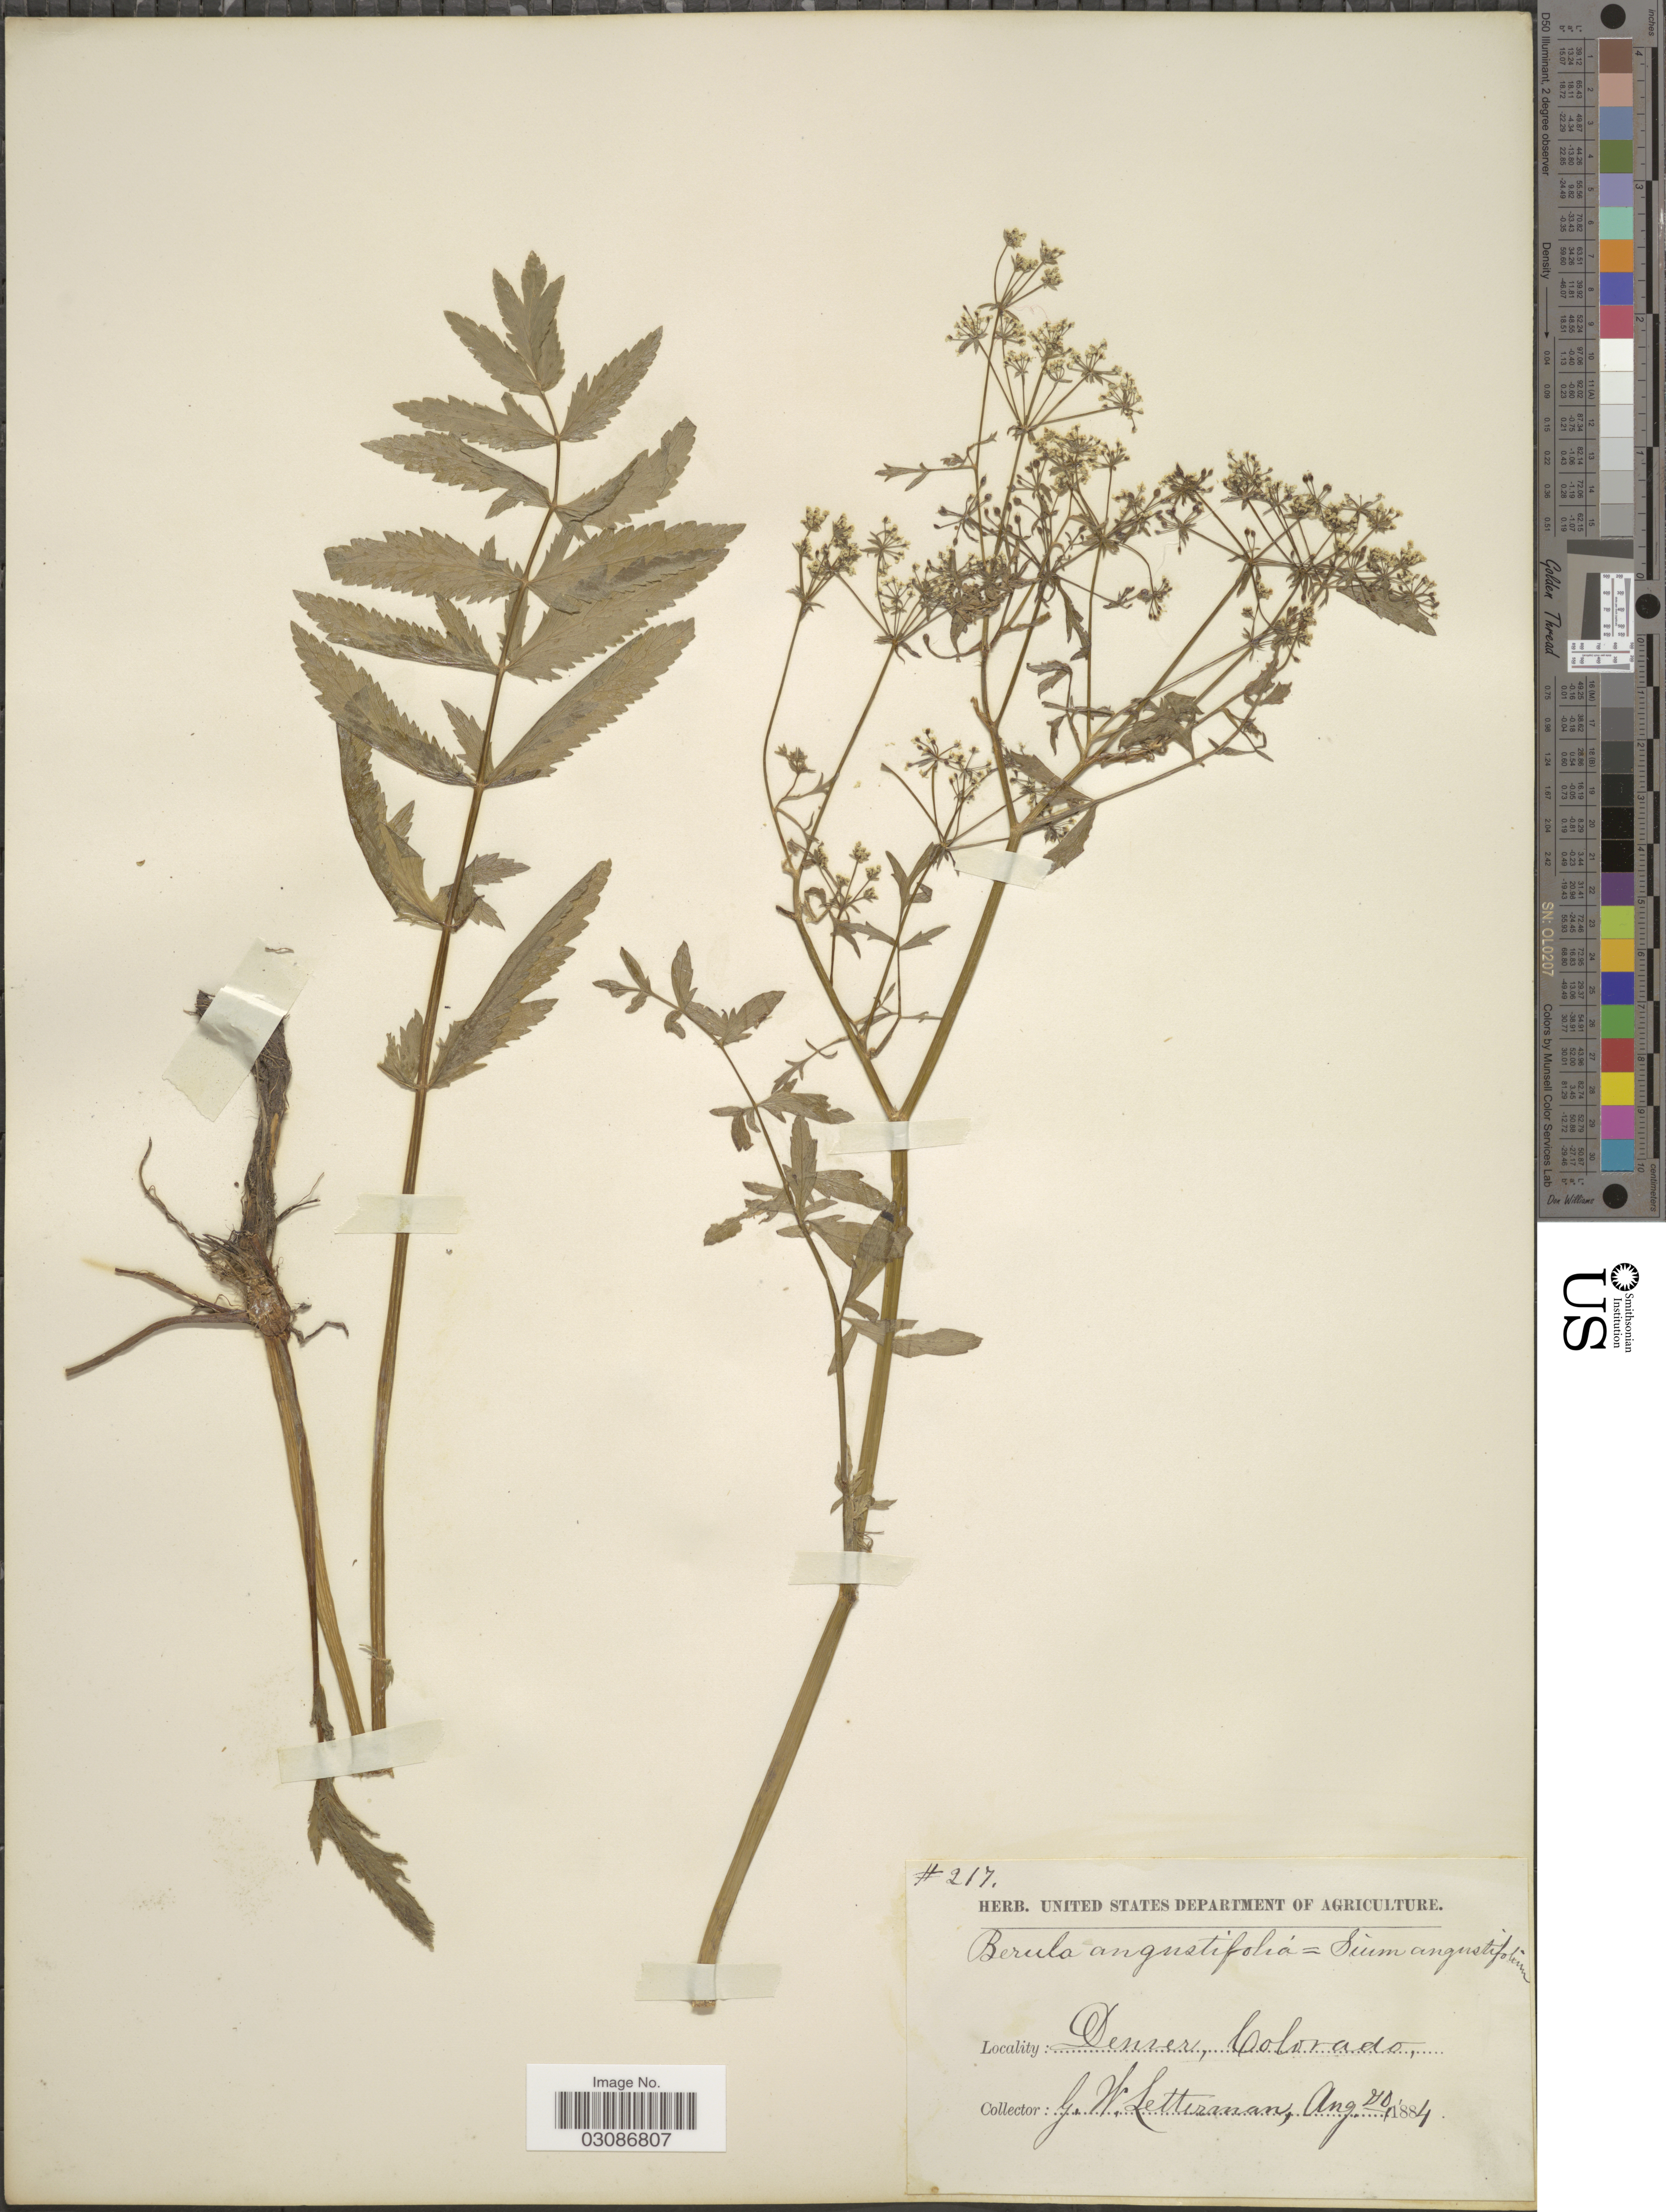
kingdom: Plantae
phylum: Tracheophyta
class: Magnoliopsida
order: Apiales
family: Apiaceae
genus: Berula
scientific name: Berula erecta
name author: (Huds.) Coville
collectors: G. W. Letterman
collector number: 217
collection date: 1884-08-20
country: United States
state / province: Colorado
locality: Denver.